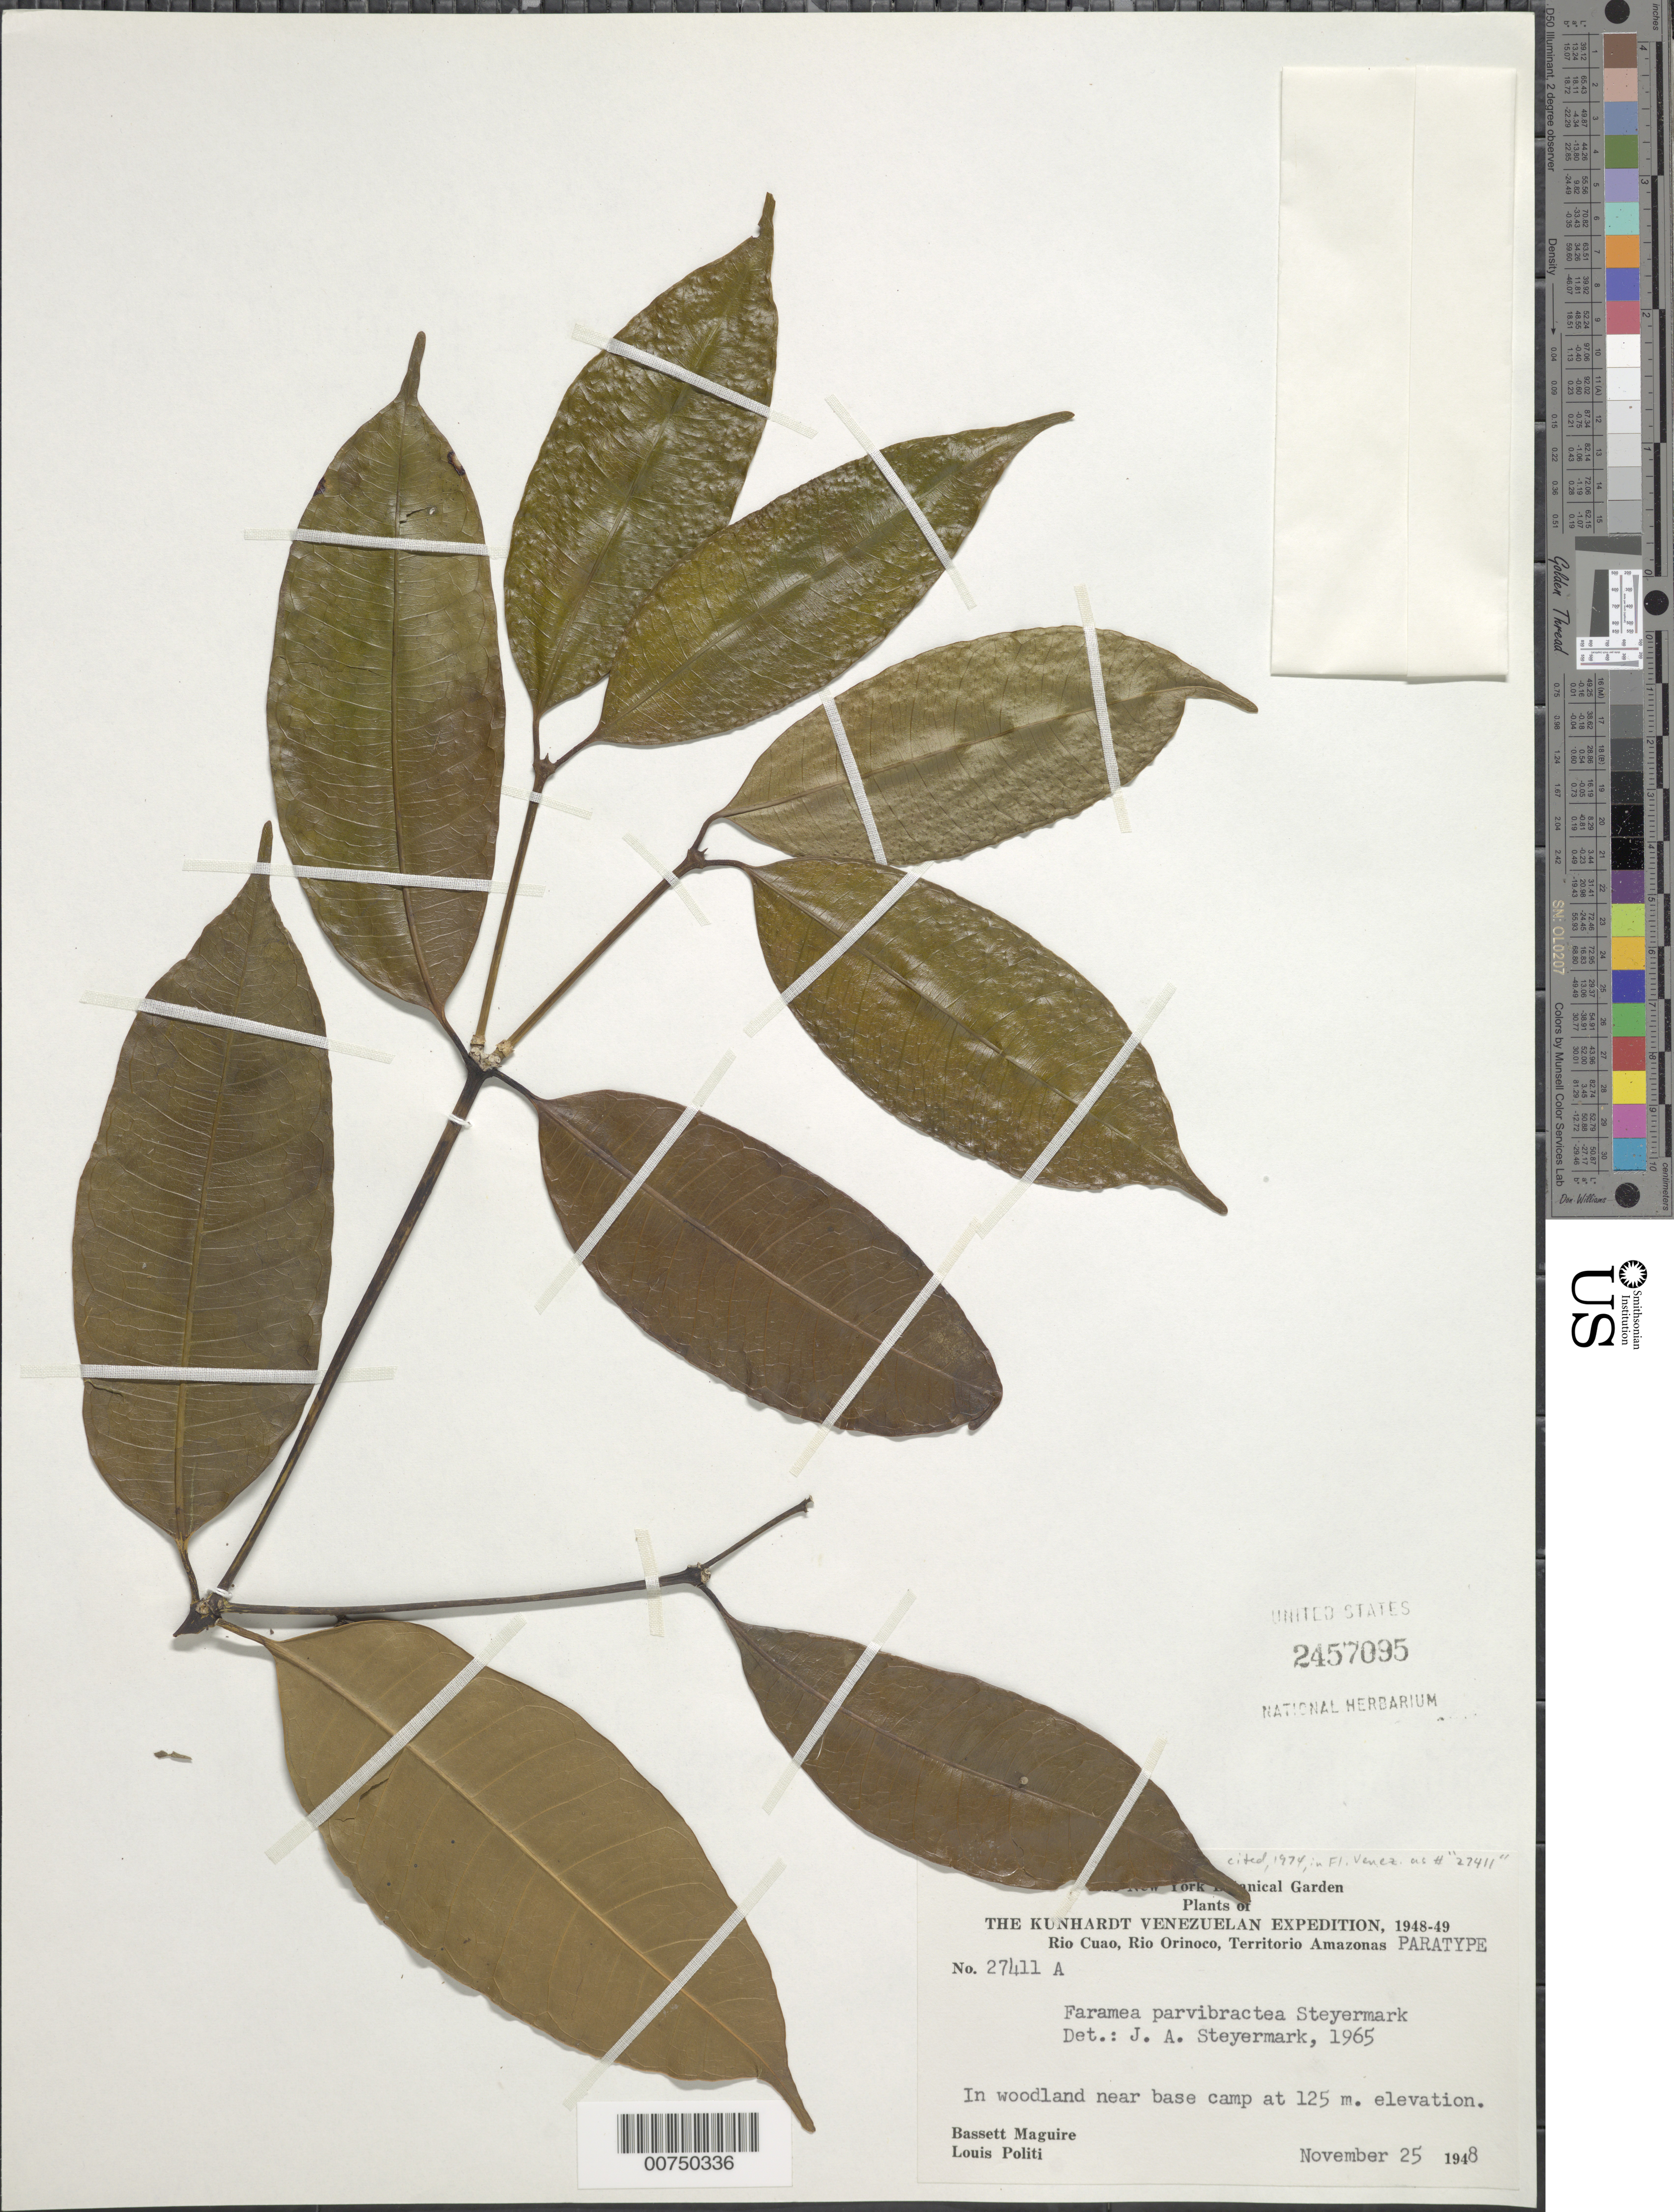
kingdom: Plantae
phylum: Tracheophyta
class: Magnoliopsida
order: Gentianales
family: Rubiaceae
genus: Faramea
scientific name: Faramea parvibractea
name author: Steyerm.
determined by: Steyermark, Julian A., (VEN)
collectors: B. Maguire & L. Politi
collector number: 27411 A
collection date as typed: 25-Nov-48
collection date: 1948-11-25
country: Venezuela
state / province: Amazonas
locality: Río Cuao, Cuao Creek, Base Camp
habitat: Woodland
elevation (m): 125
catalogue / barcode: US 2457095